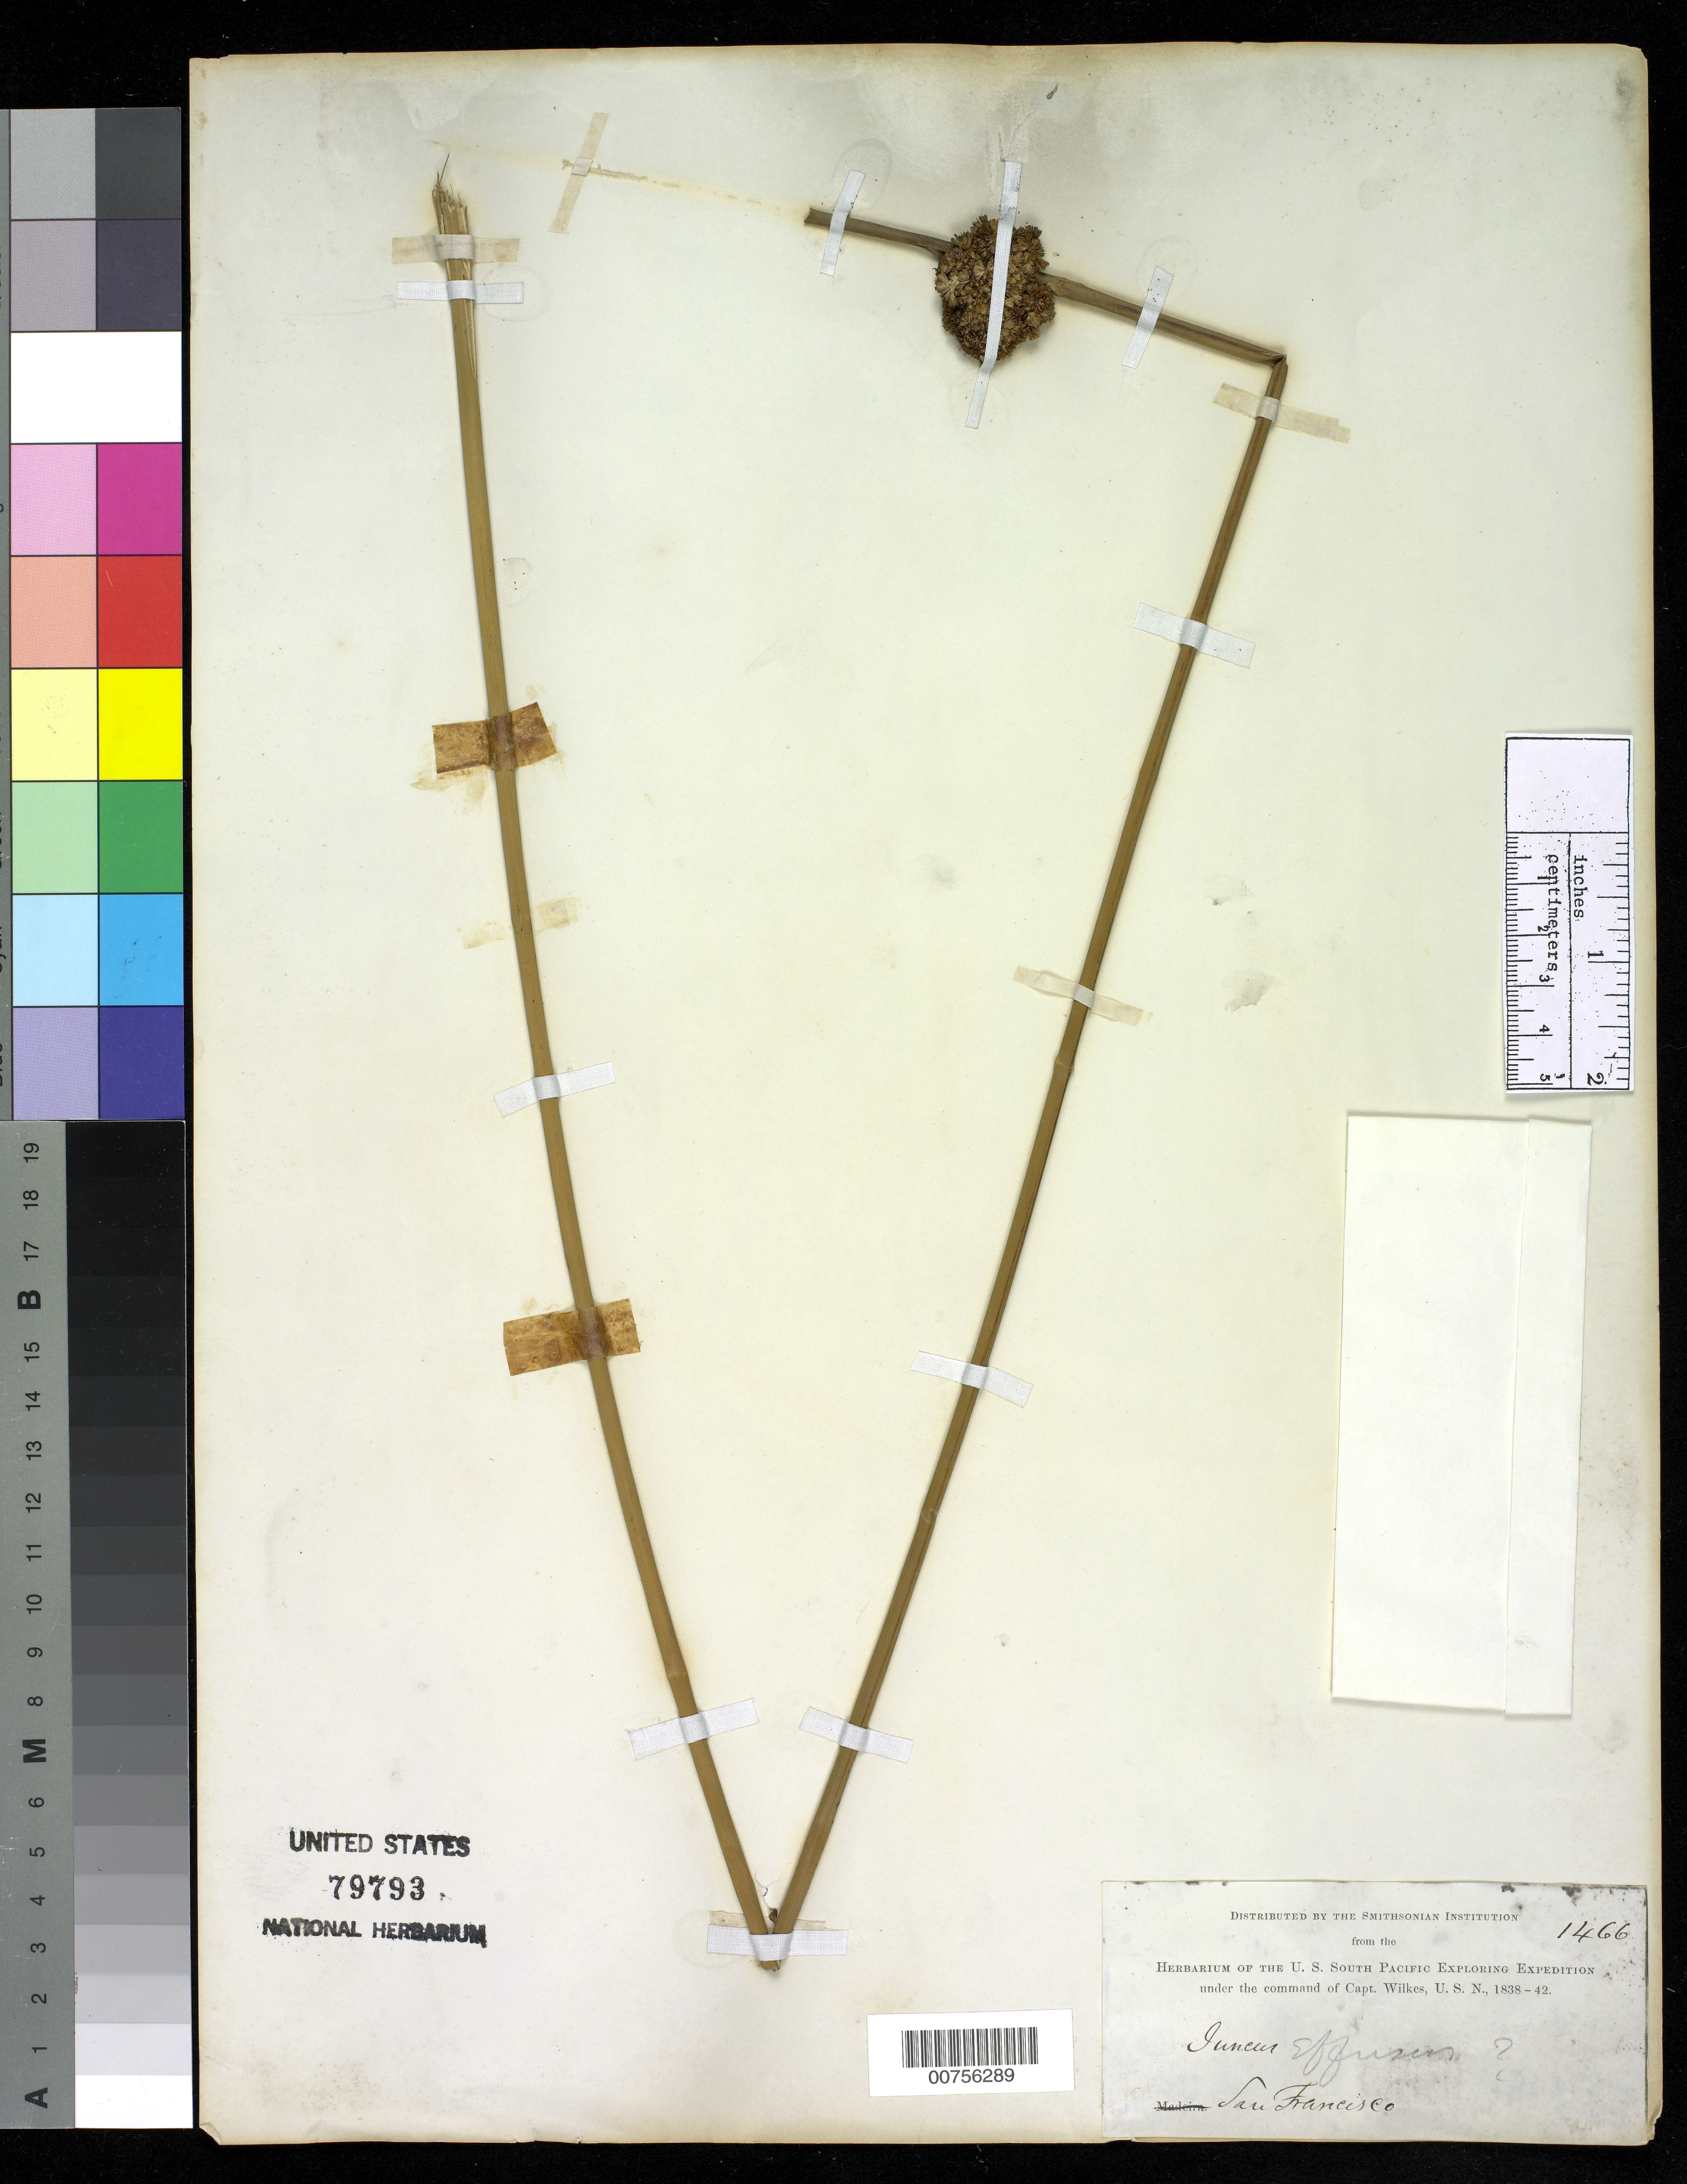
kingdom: Plantae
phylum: Tracheophyta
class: Liliopsida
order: Poales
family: Juncaceae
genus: Juncus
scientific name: Juncus effusus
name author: L.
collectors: Wilkes Explor. Exped.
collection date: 1838/1842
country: United States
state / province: California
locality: San Francisco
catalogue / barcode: US 79793